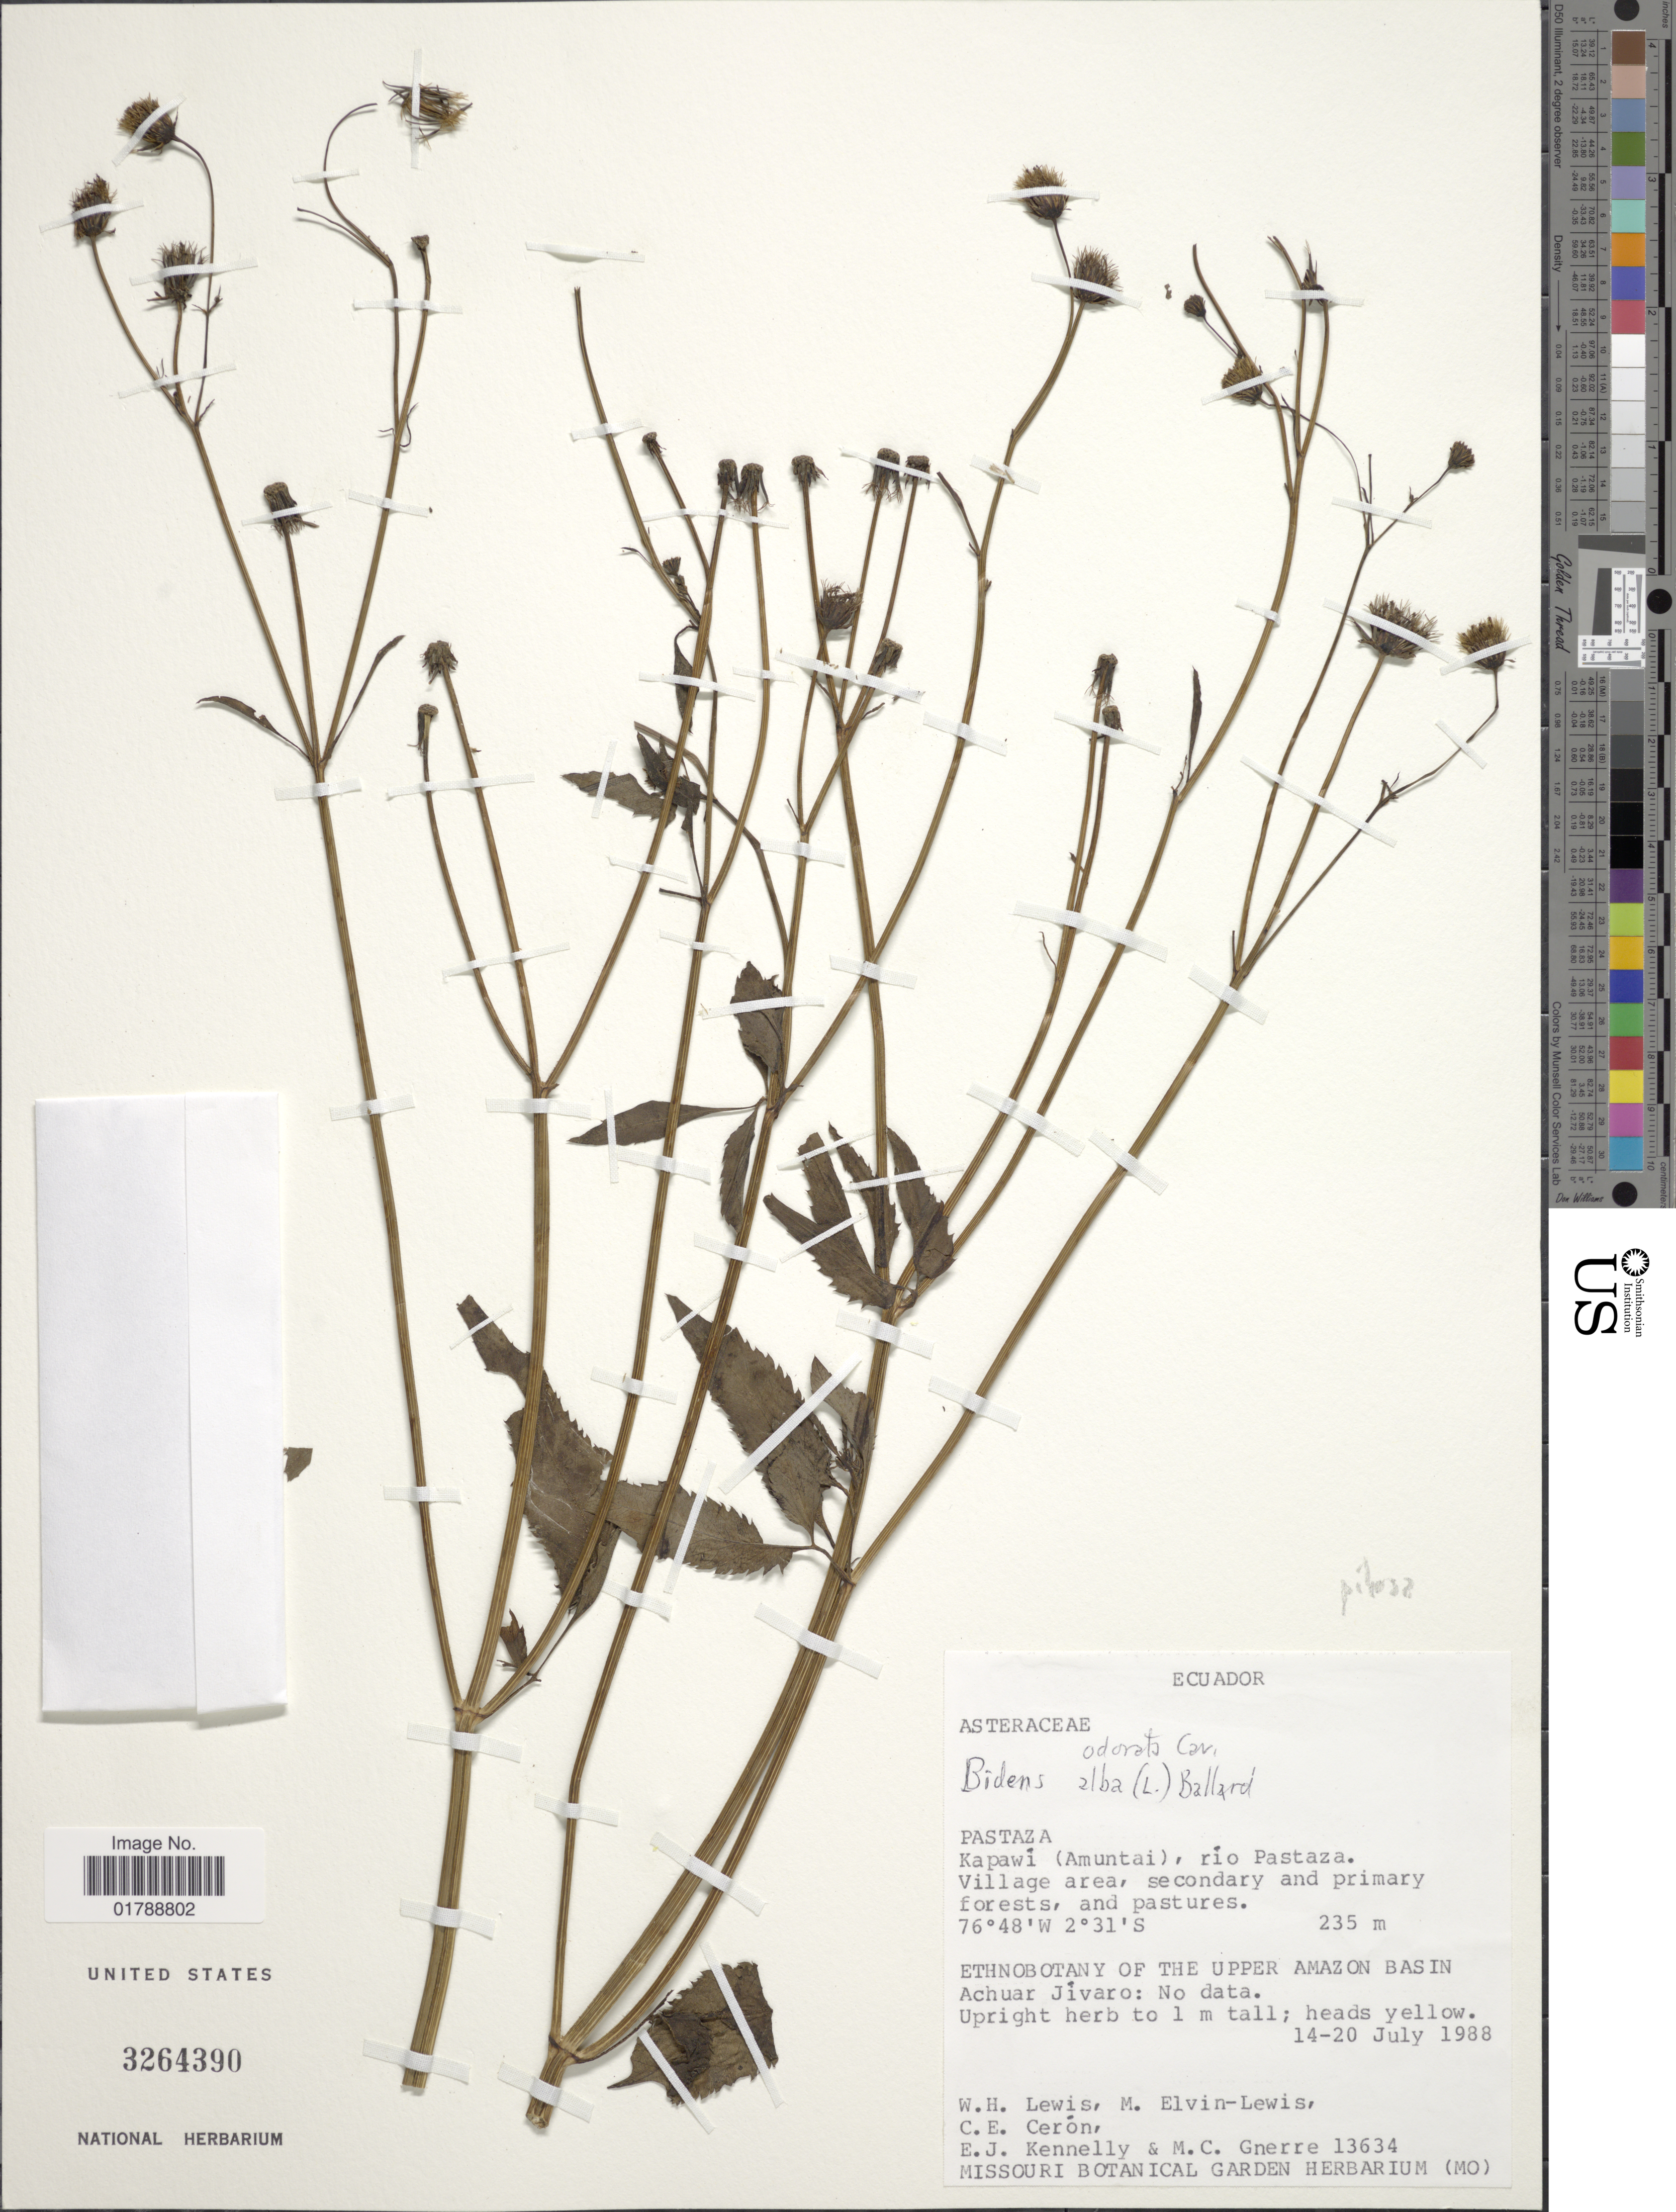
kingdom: Plantae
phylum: Tracheophyta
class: Magnoliopsida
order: Asterales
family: Asteraceae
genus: Bidens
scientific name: Bidens pilosa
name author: L.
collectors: W. H. Lewis, M. Elvin-Lewis, C. E. Cerón M., E. Kennelly & M. Gnerre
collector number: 13634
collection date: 1988-07-14/1988-07-20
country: Ecuador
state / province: Pastaza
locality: Kapawí (Amuntai), río Pastaza. Village area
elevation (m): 235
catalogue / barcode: US 3264390